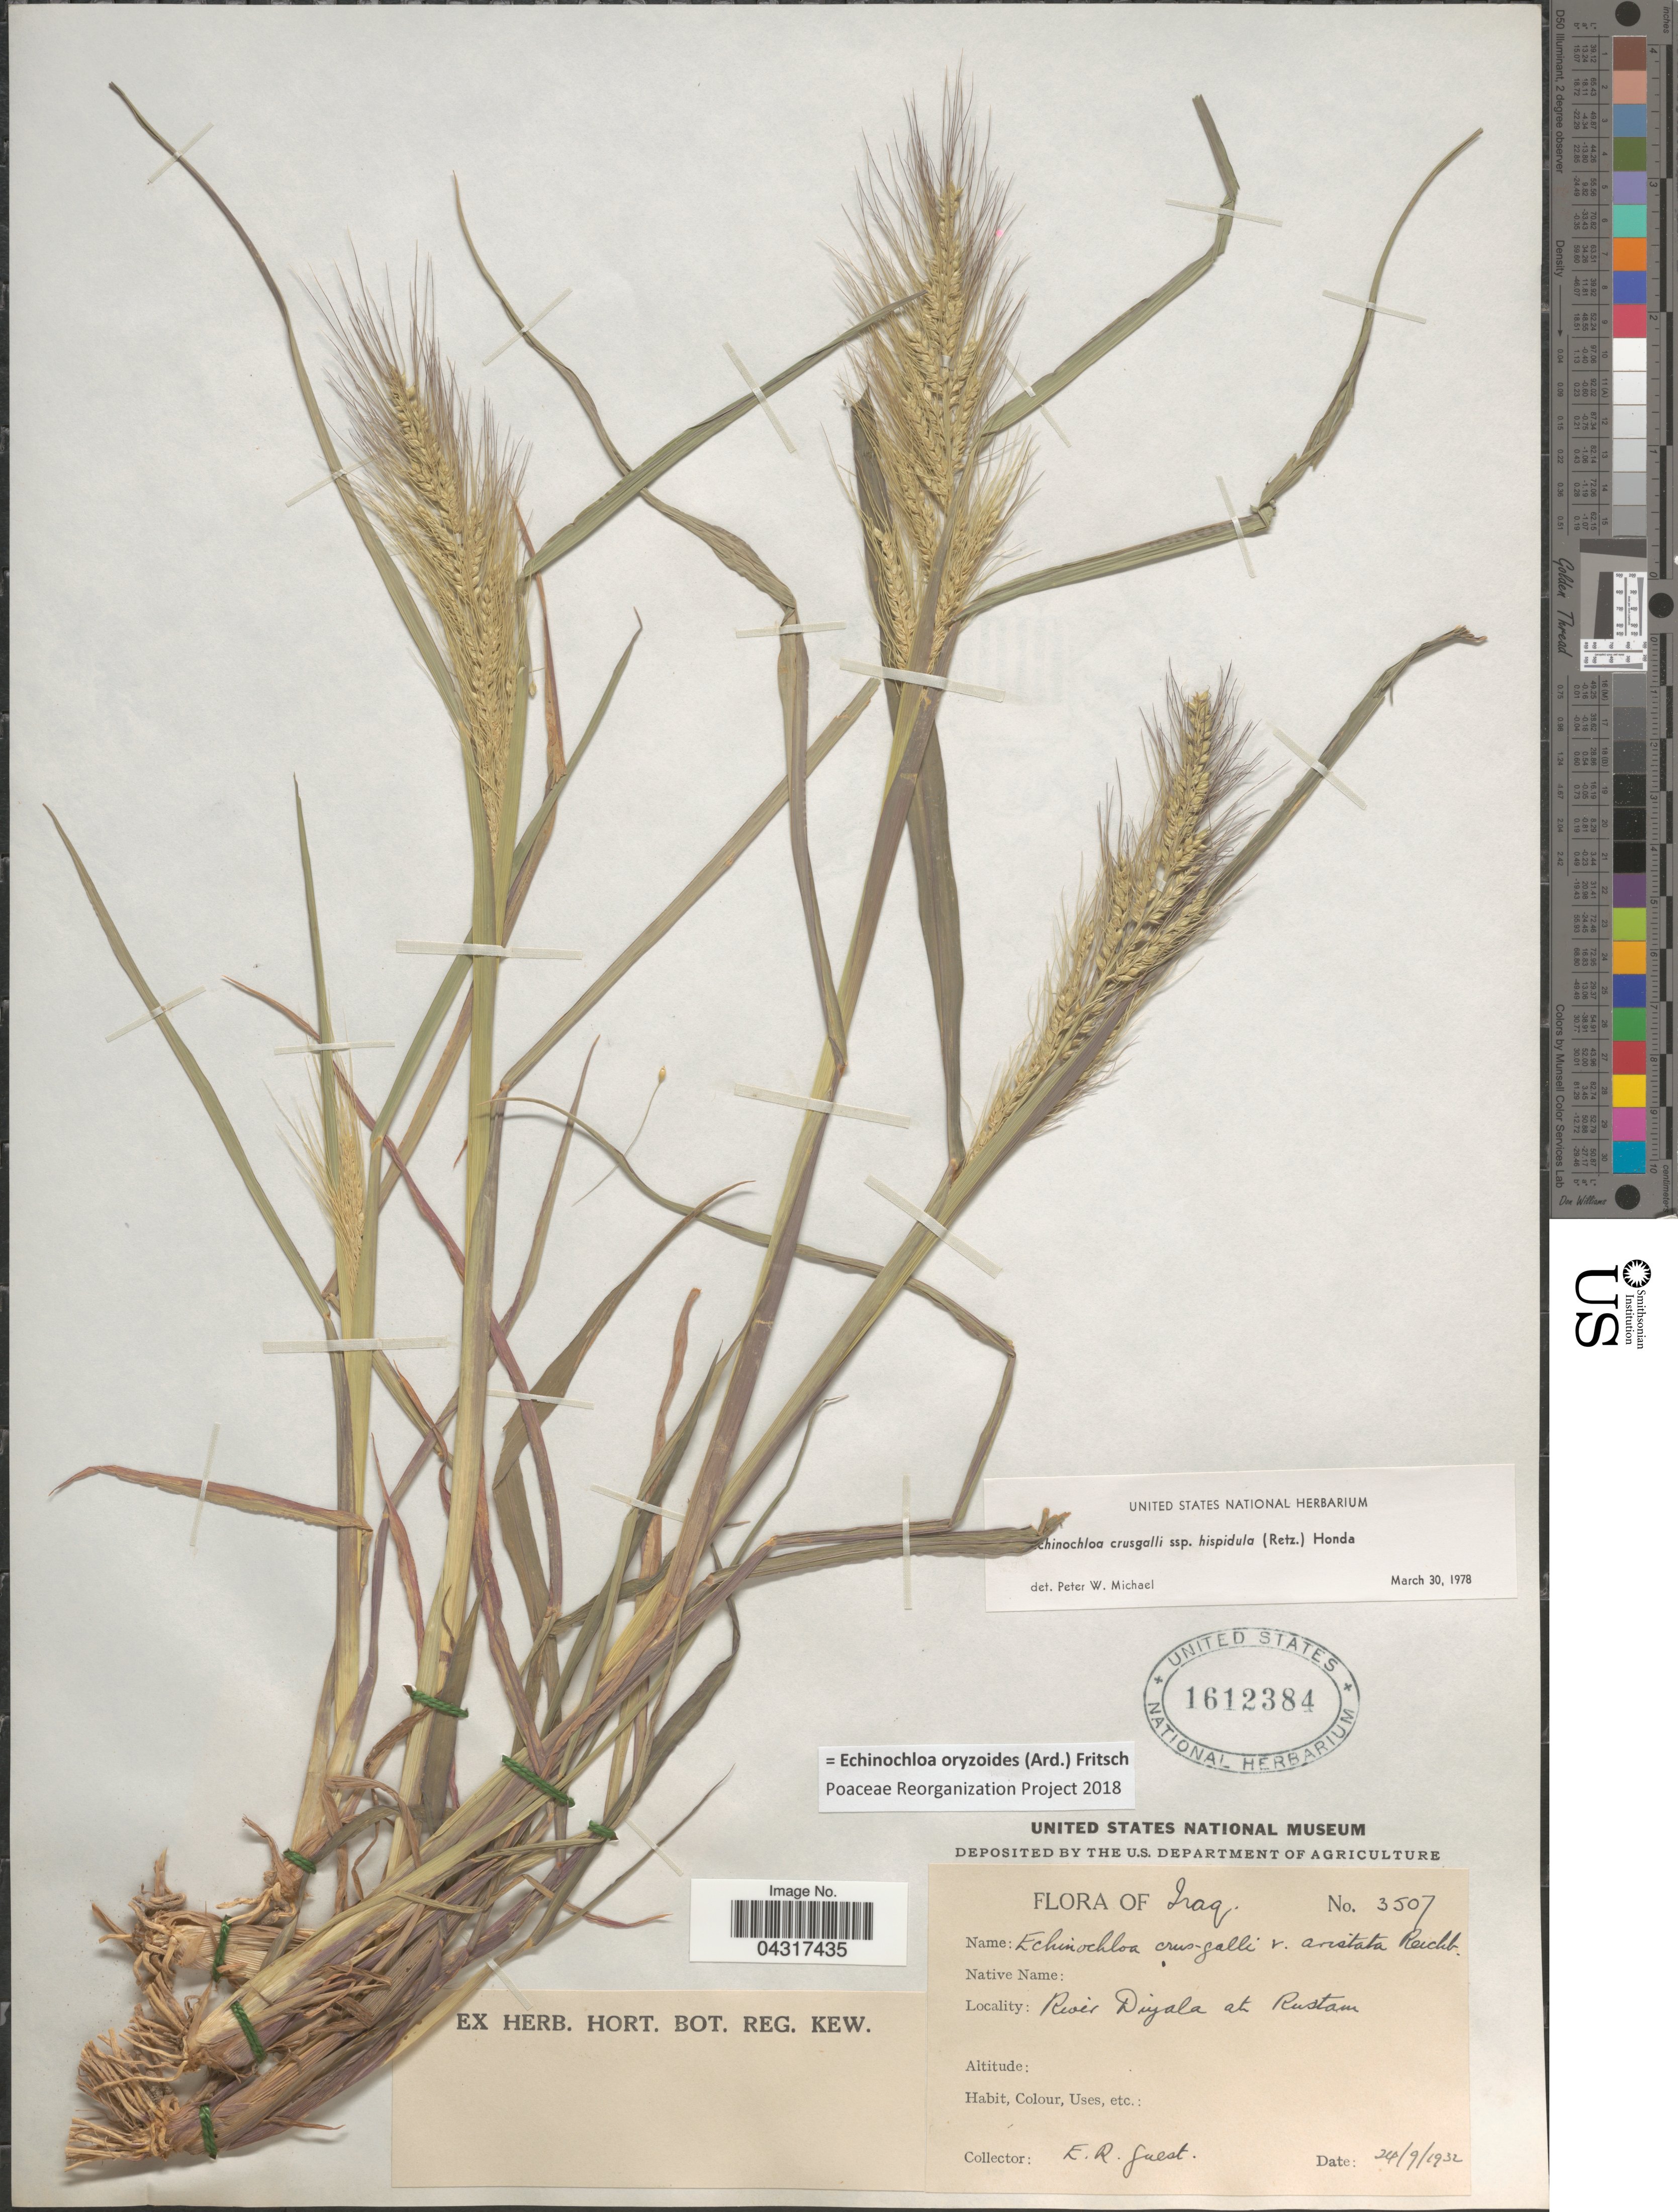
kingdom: Plantae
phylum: Tracheophyta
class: Liliopsida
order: Poales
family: Poaceae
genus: Echinochloa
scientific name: Echinochloa oryzoides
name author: (Ard.) Fritsch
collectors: E. Guest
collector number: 3507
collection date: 1932-09-24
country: Iraq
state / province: Diyala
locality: River Diyala at Rustam.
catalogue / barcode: US 1612384